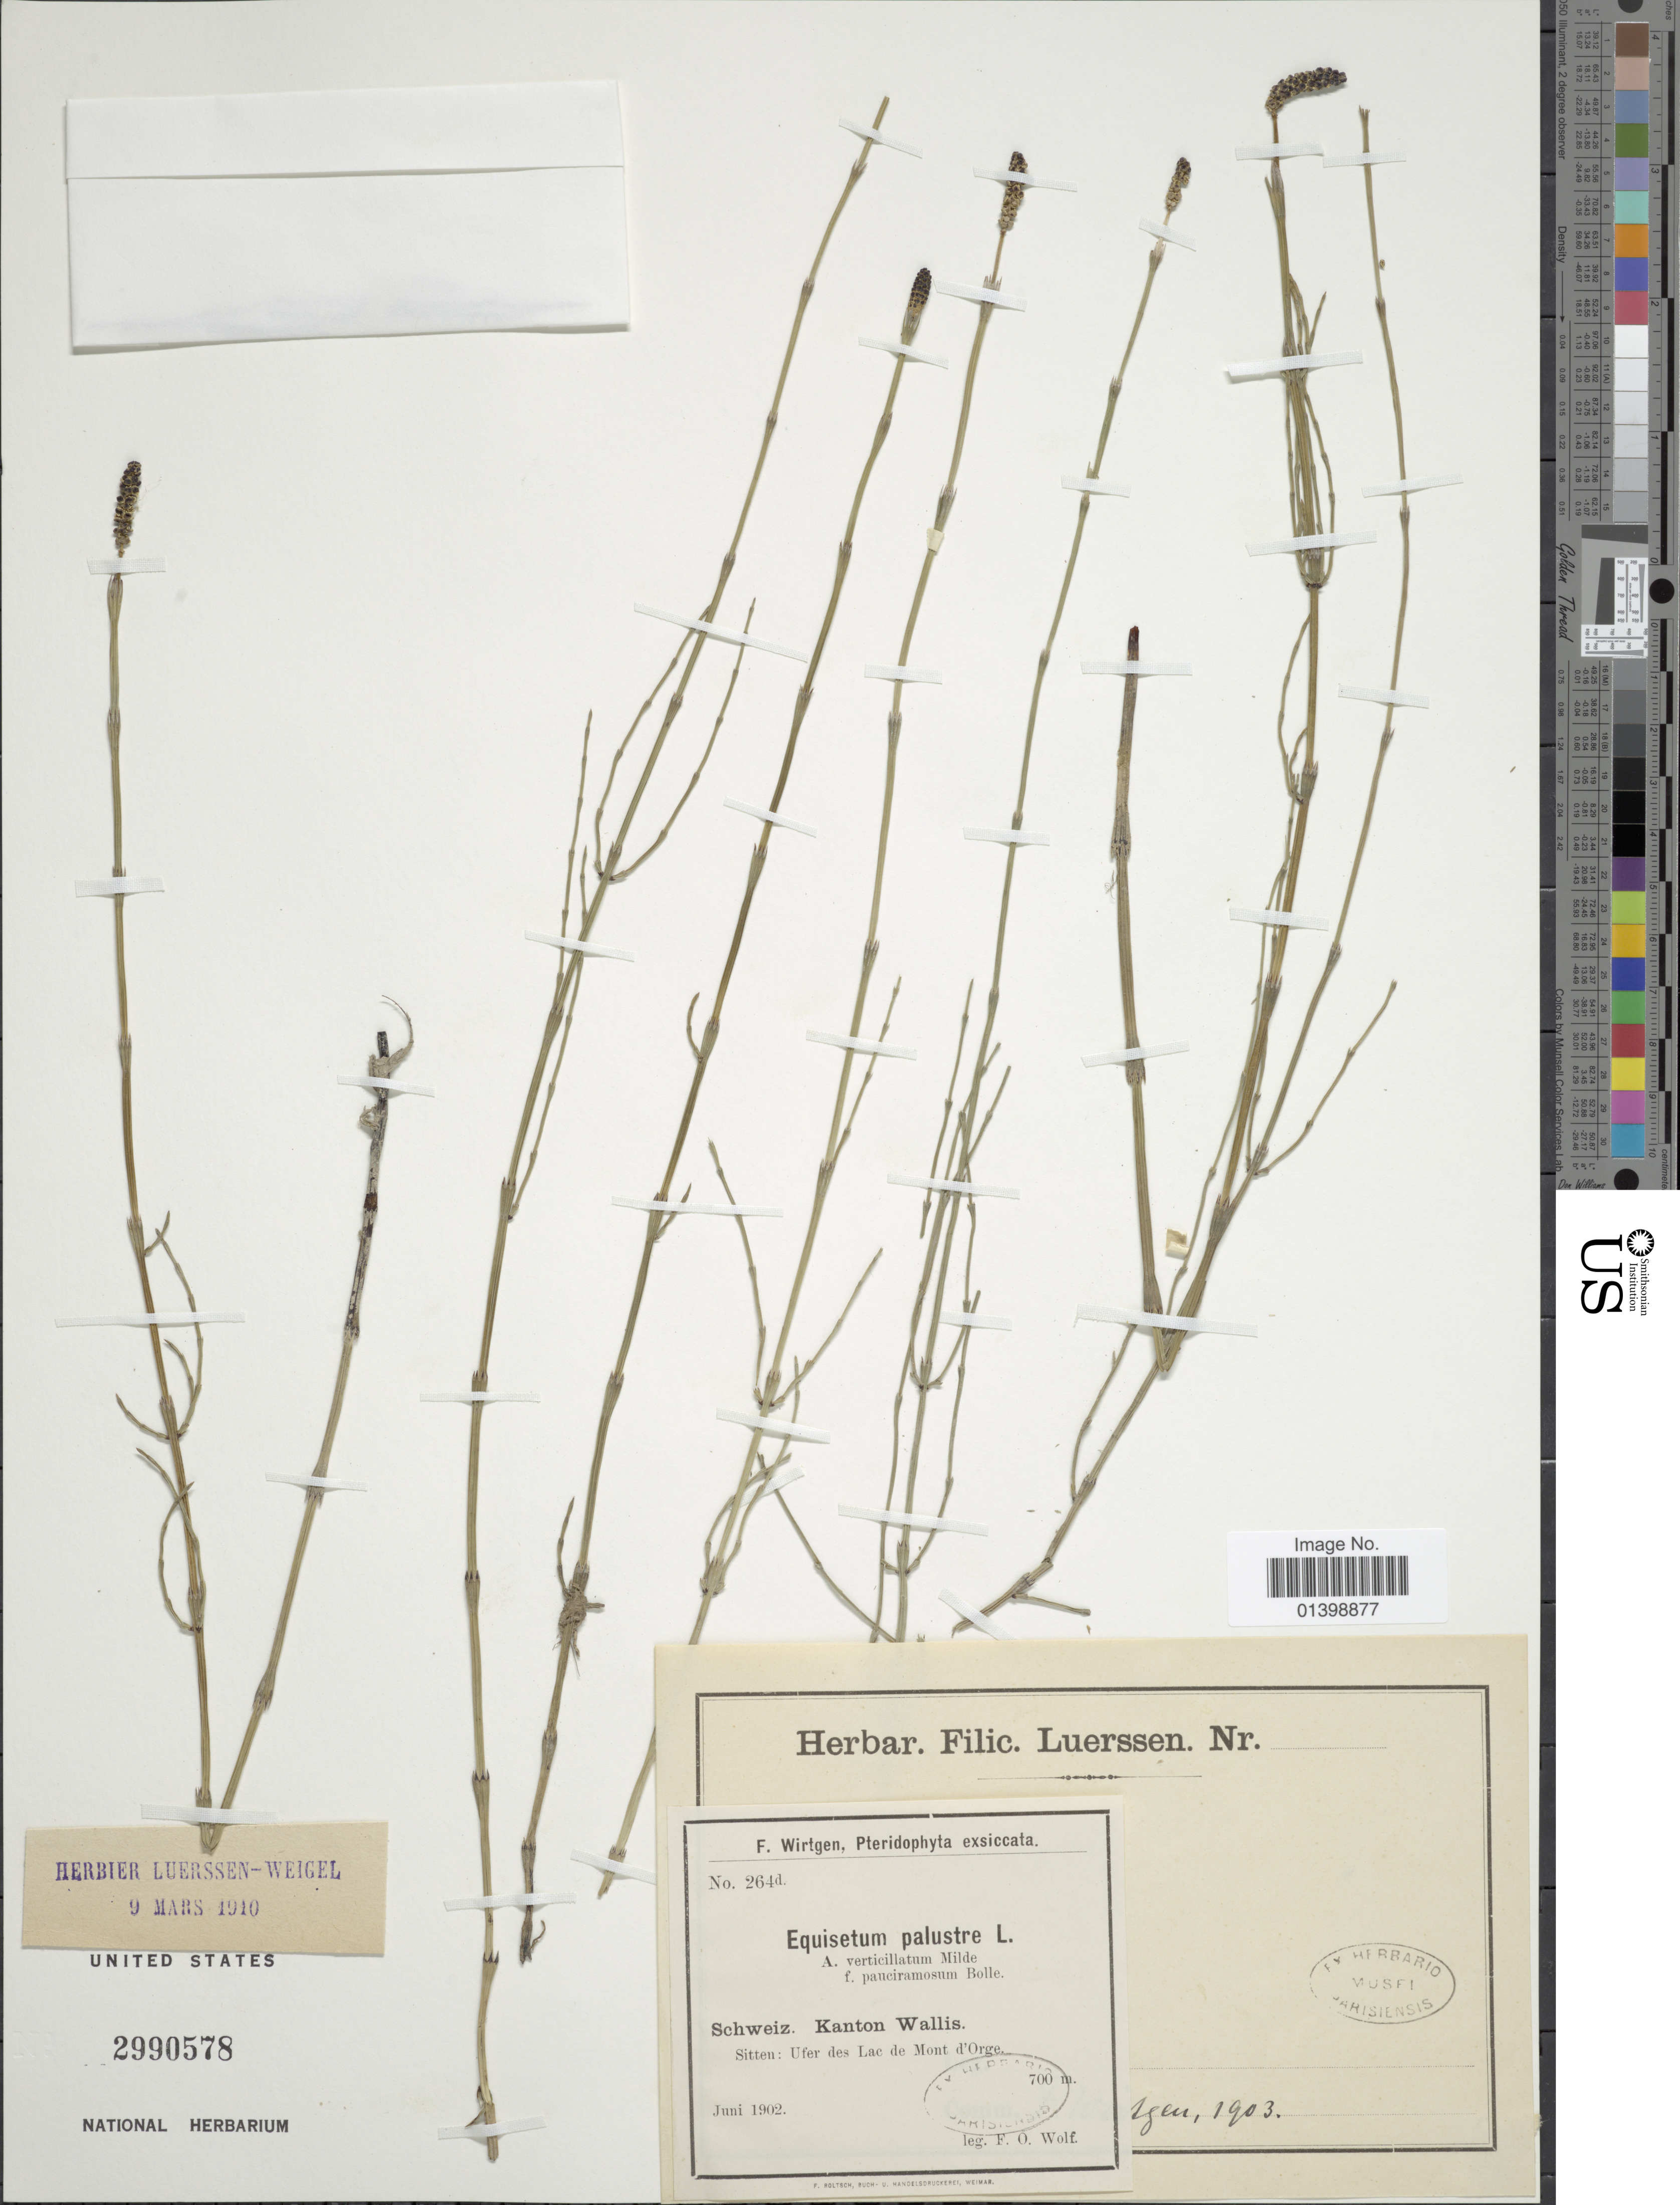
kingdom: Plantae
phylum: Tracheophyta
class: Polypodiopsida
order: Equisetales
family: Equisetaceae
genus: Equisetum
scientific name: Equisetum palustre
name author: L.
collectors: F. Wolf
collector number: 264d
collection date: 1902-06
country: Switzerland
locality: Schweiz, kanton Wallis, Sitten: Ufer des Lac de Mont d'Ogre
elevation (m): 700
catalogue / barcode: US 2990578